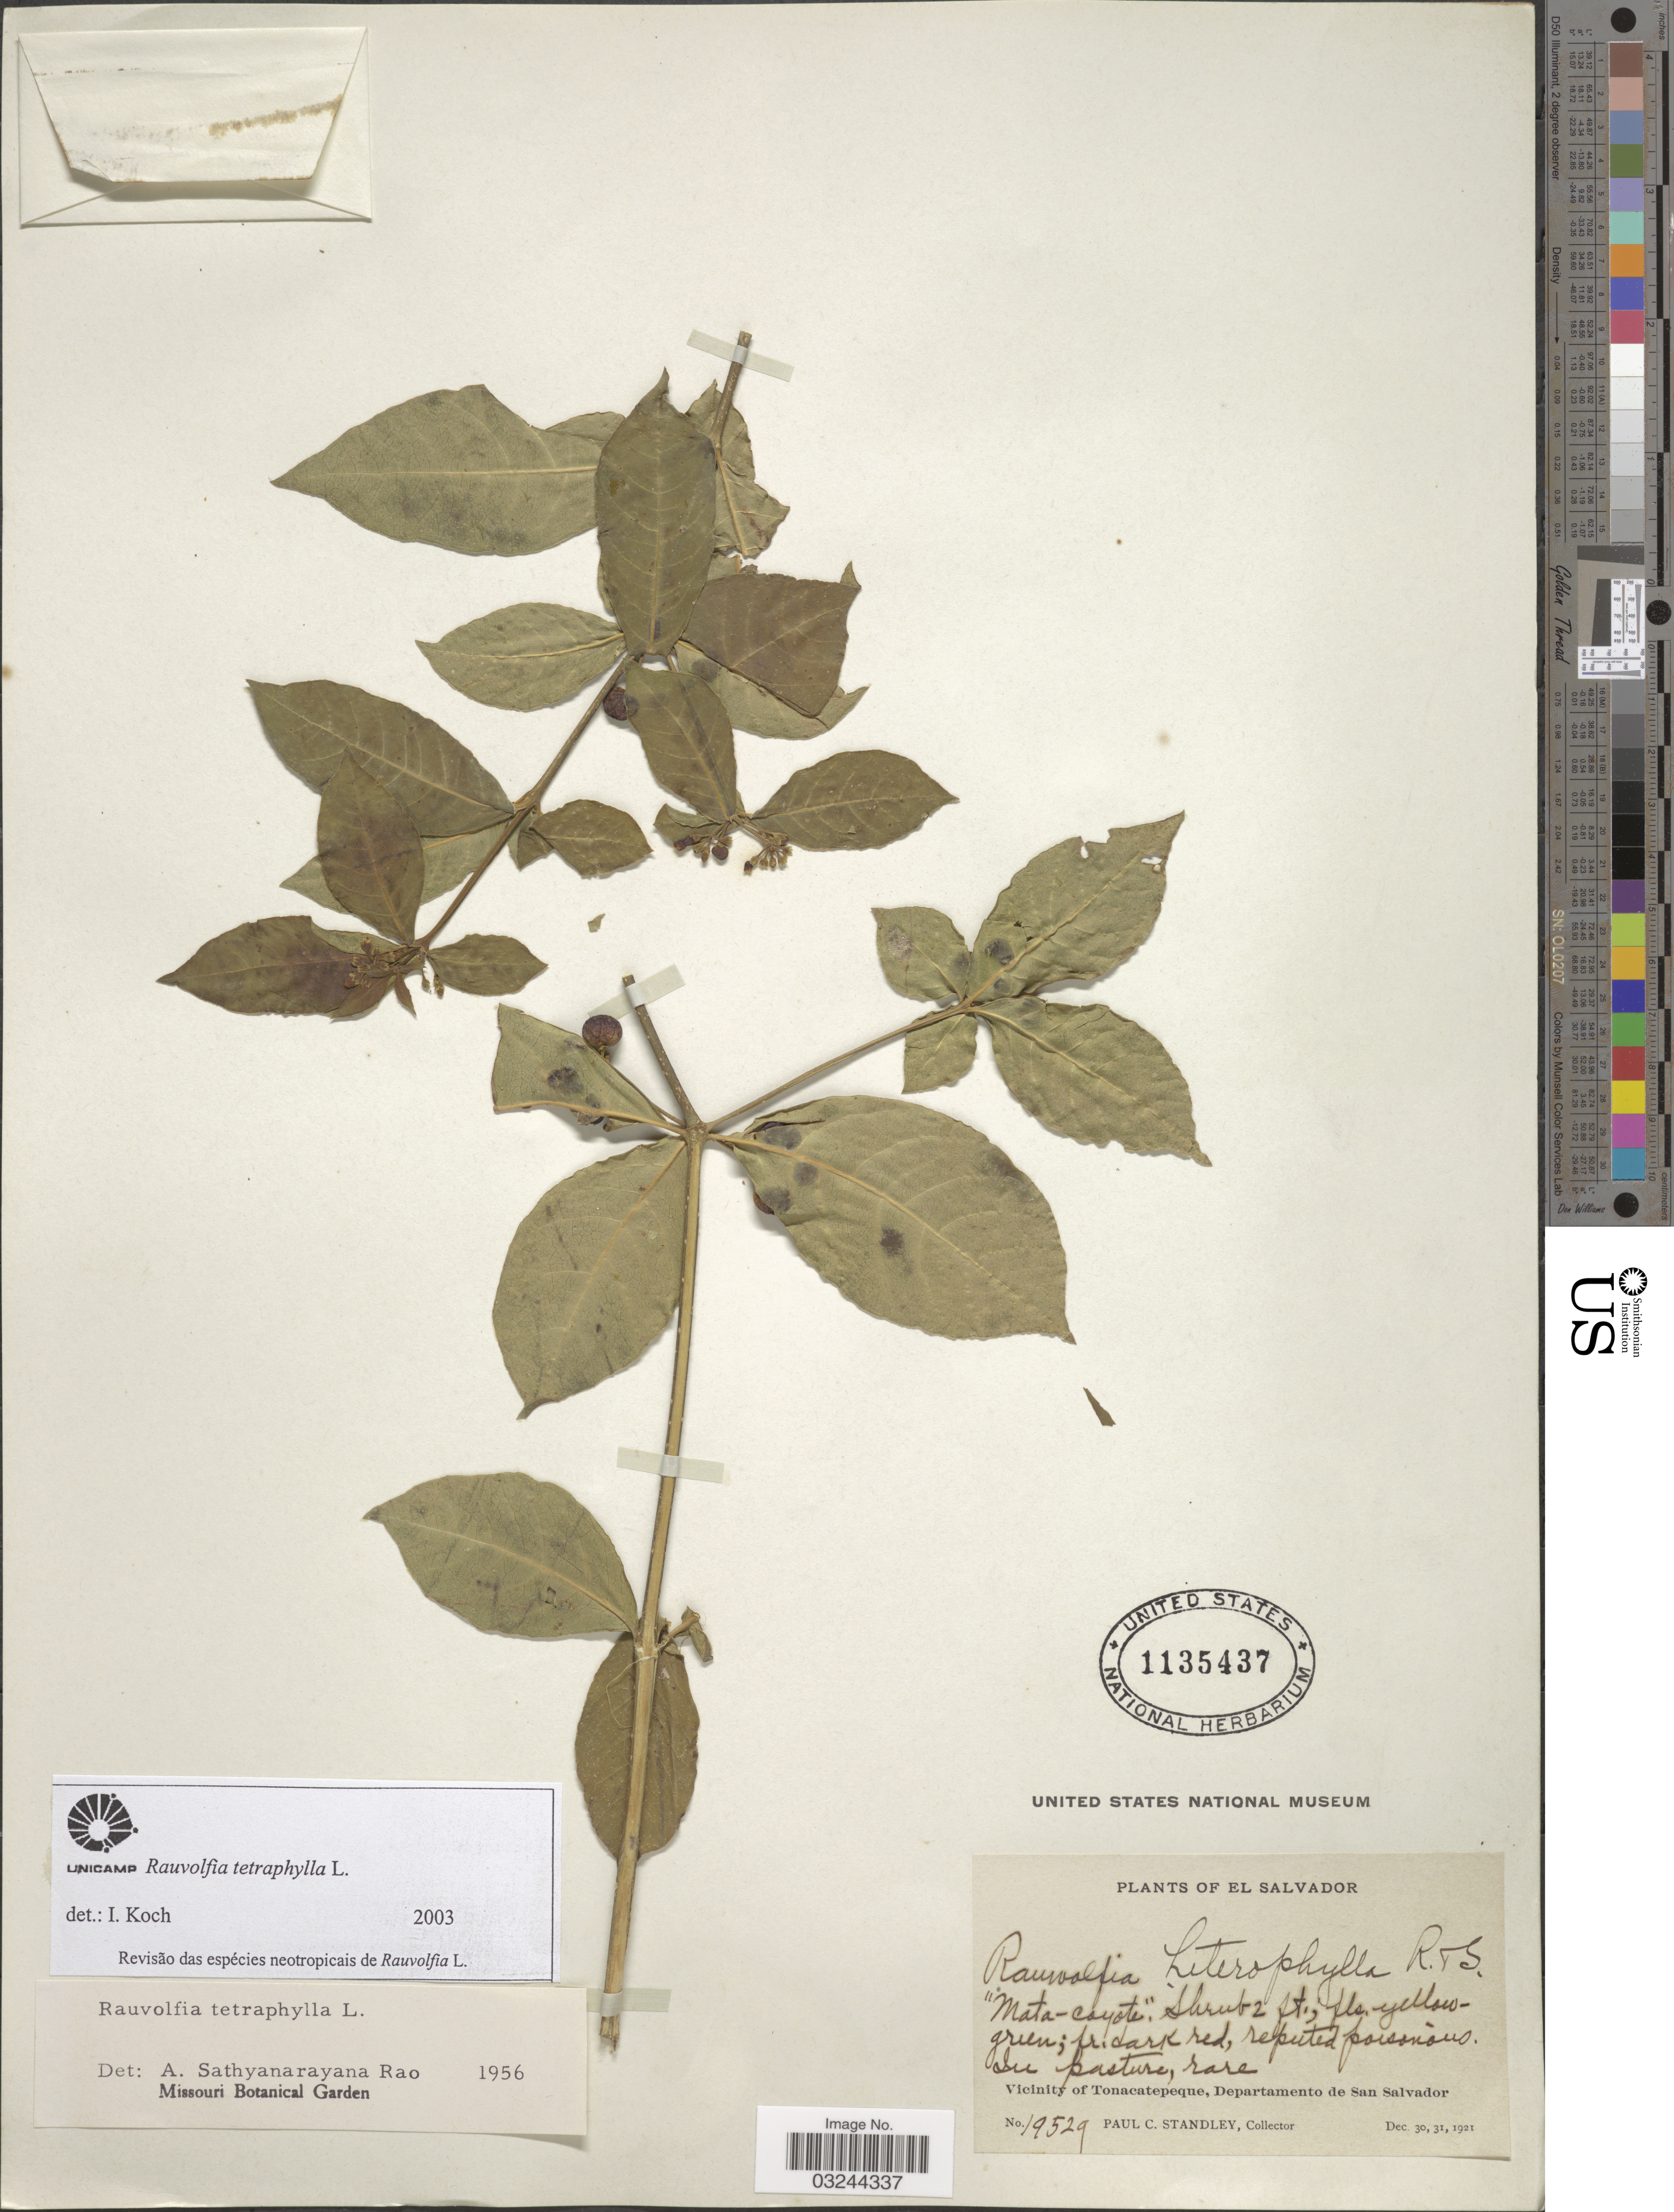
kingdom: Plantae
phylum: Tracheophyta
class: Magnoliopsida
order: Gentianales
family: Apocynaceae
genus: Rauvolfia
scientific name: Rauvolfia tetraphylla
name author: L.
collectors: P. C. Standley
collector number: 19529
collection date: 1921-12-30/1921-12-31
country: El Salvador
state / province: San Salvador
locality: Vicinity of Tonacatepeque, Departamento de San Salvador.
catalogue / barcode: US 1135437